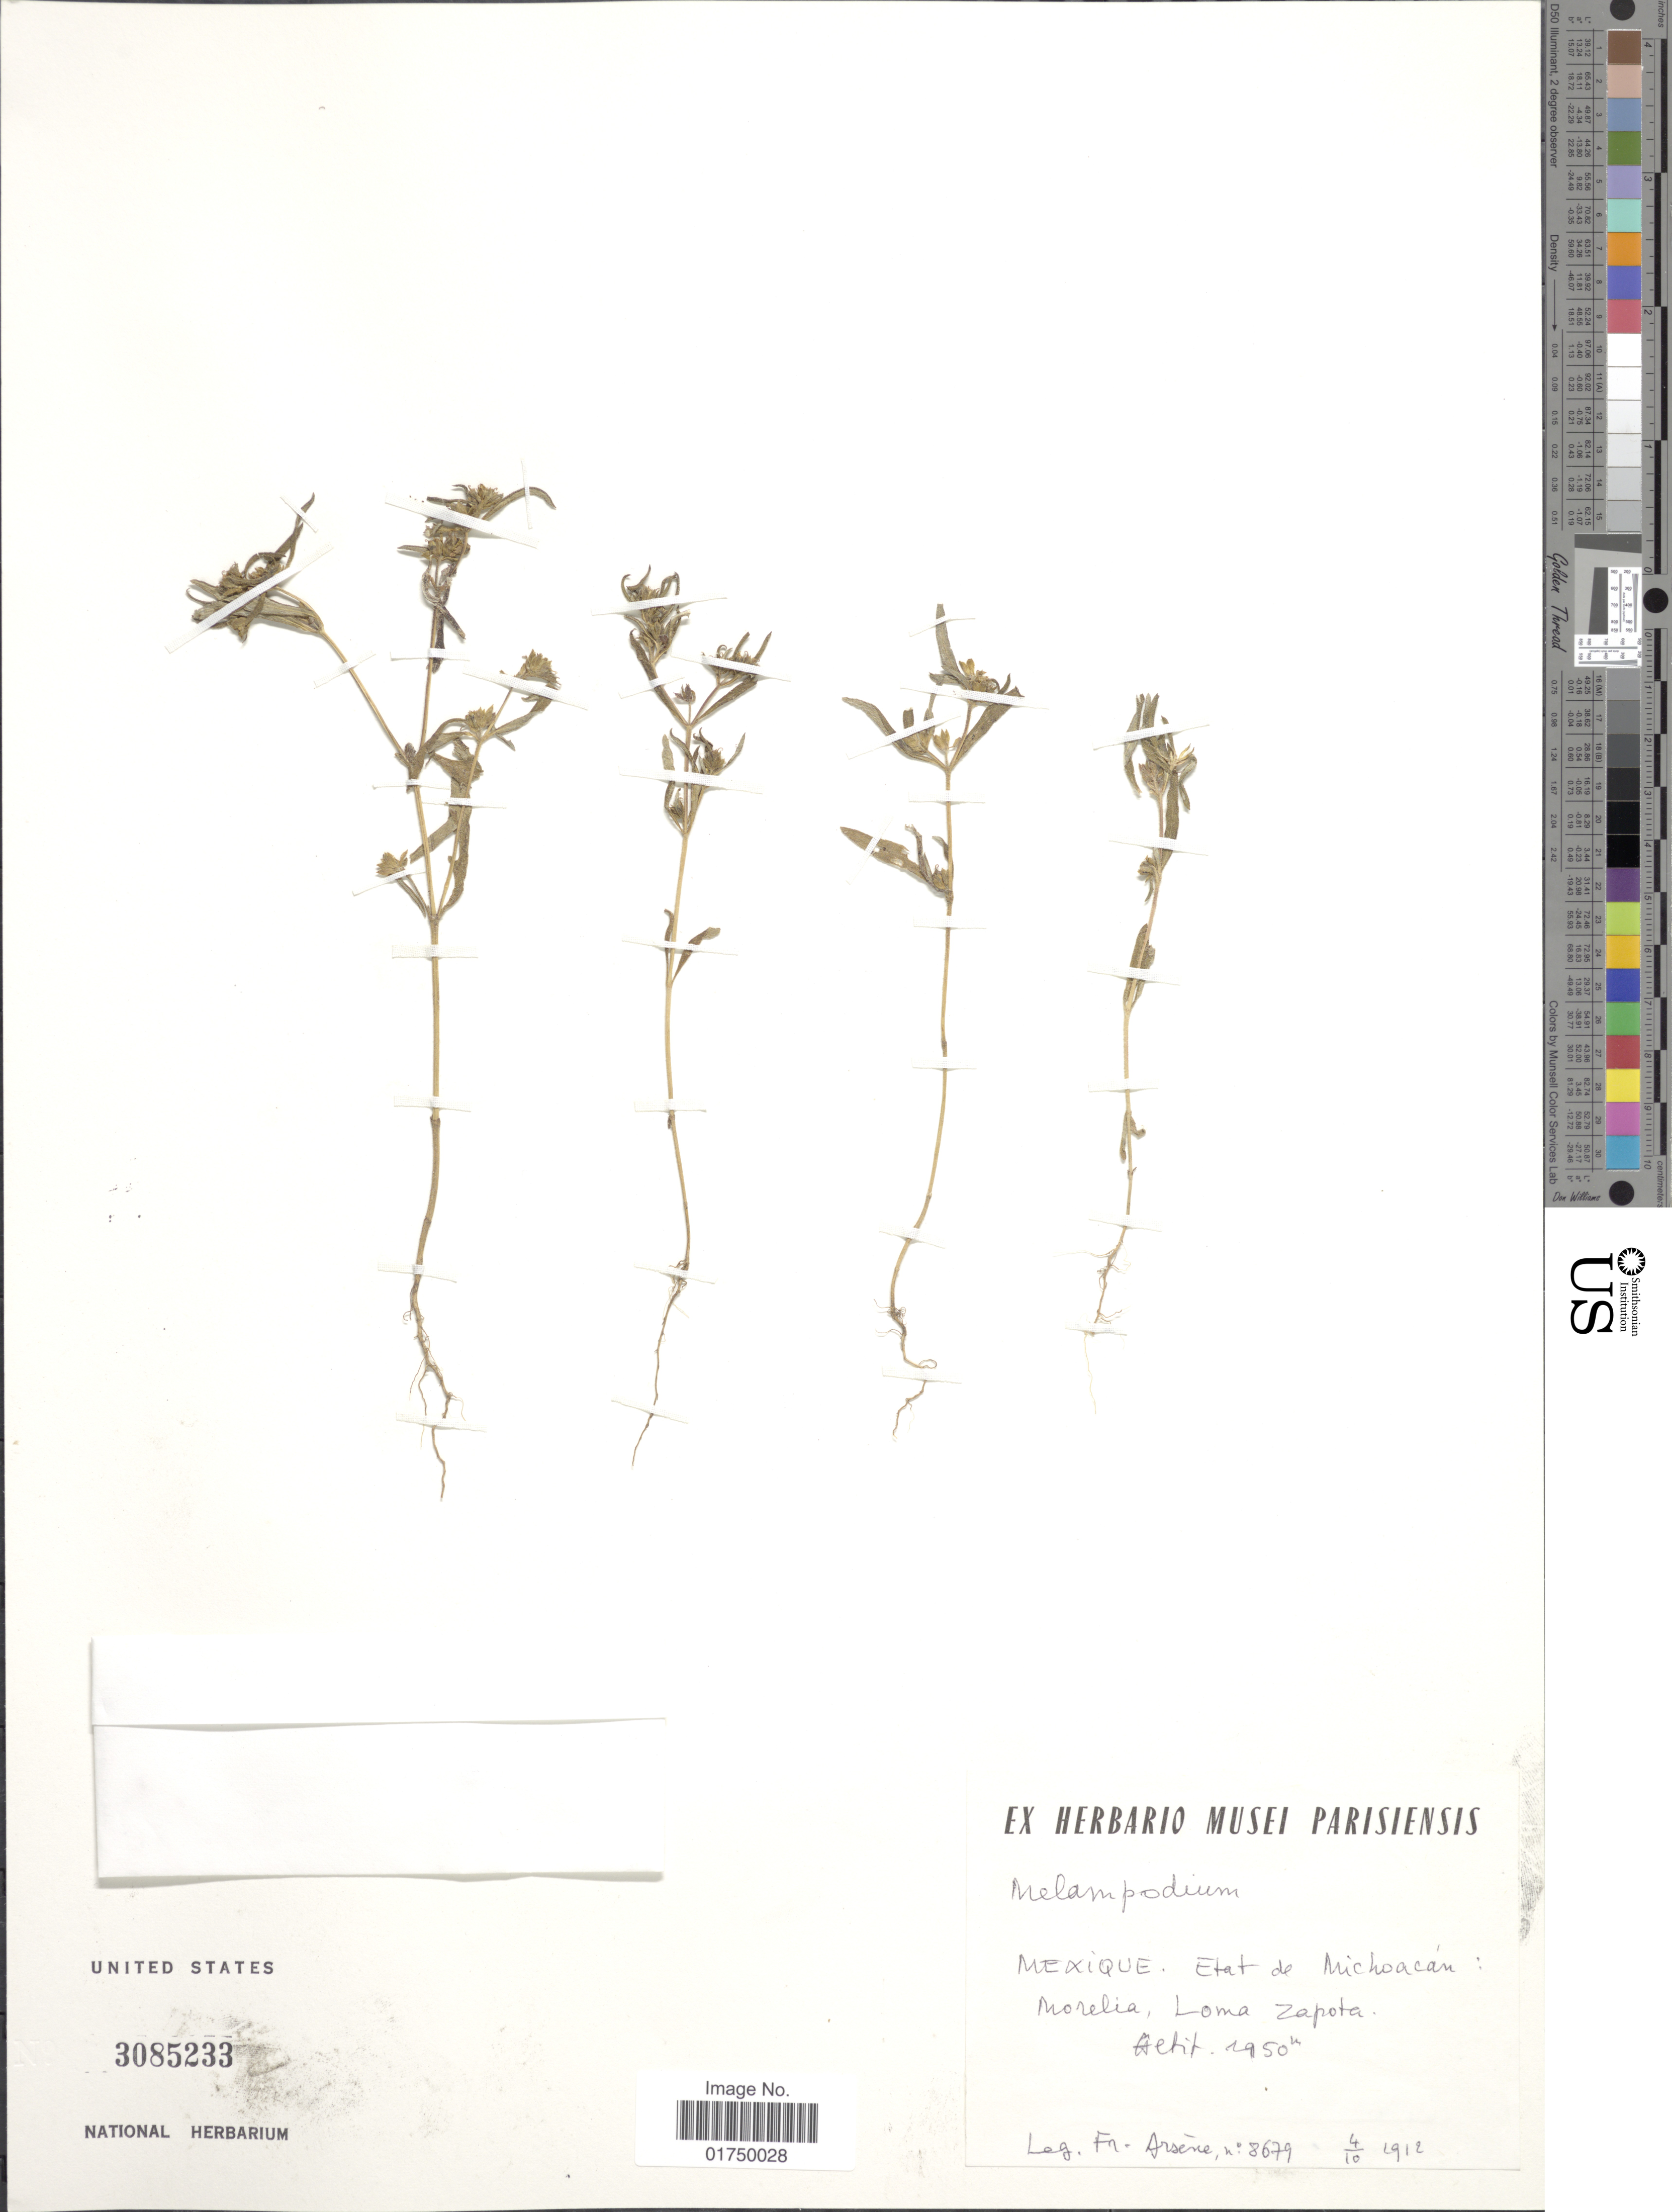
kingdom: Plantae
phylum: Tracheophyta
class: Magnoliopsida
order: Asterales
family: Asteraceae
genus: Melampodium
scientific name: Melampodium sp.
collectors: F. Arsène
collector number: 8679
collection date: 1912-10-04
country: Mexico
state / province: Michoacán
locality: Mexique - Etat de Michoacán: Morelia, Loma Zapota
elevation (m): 1950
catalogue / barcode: US 3085233